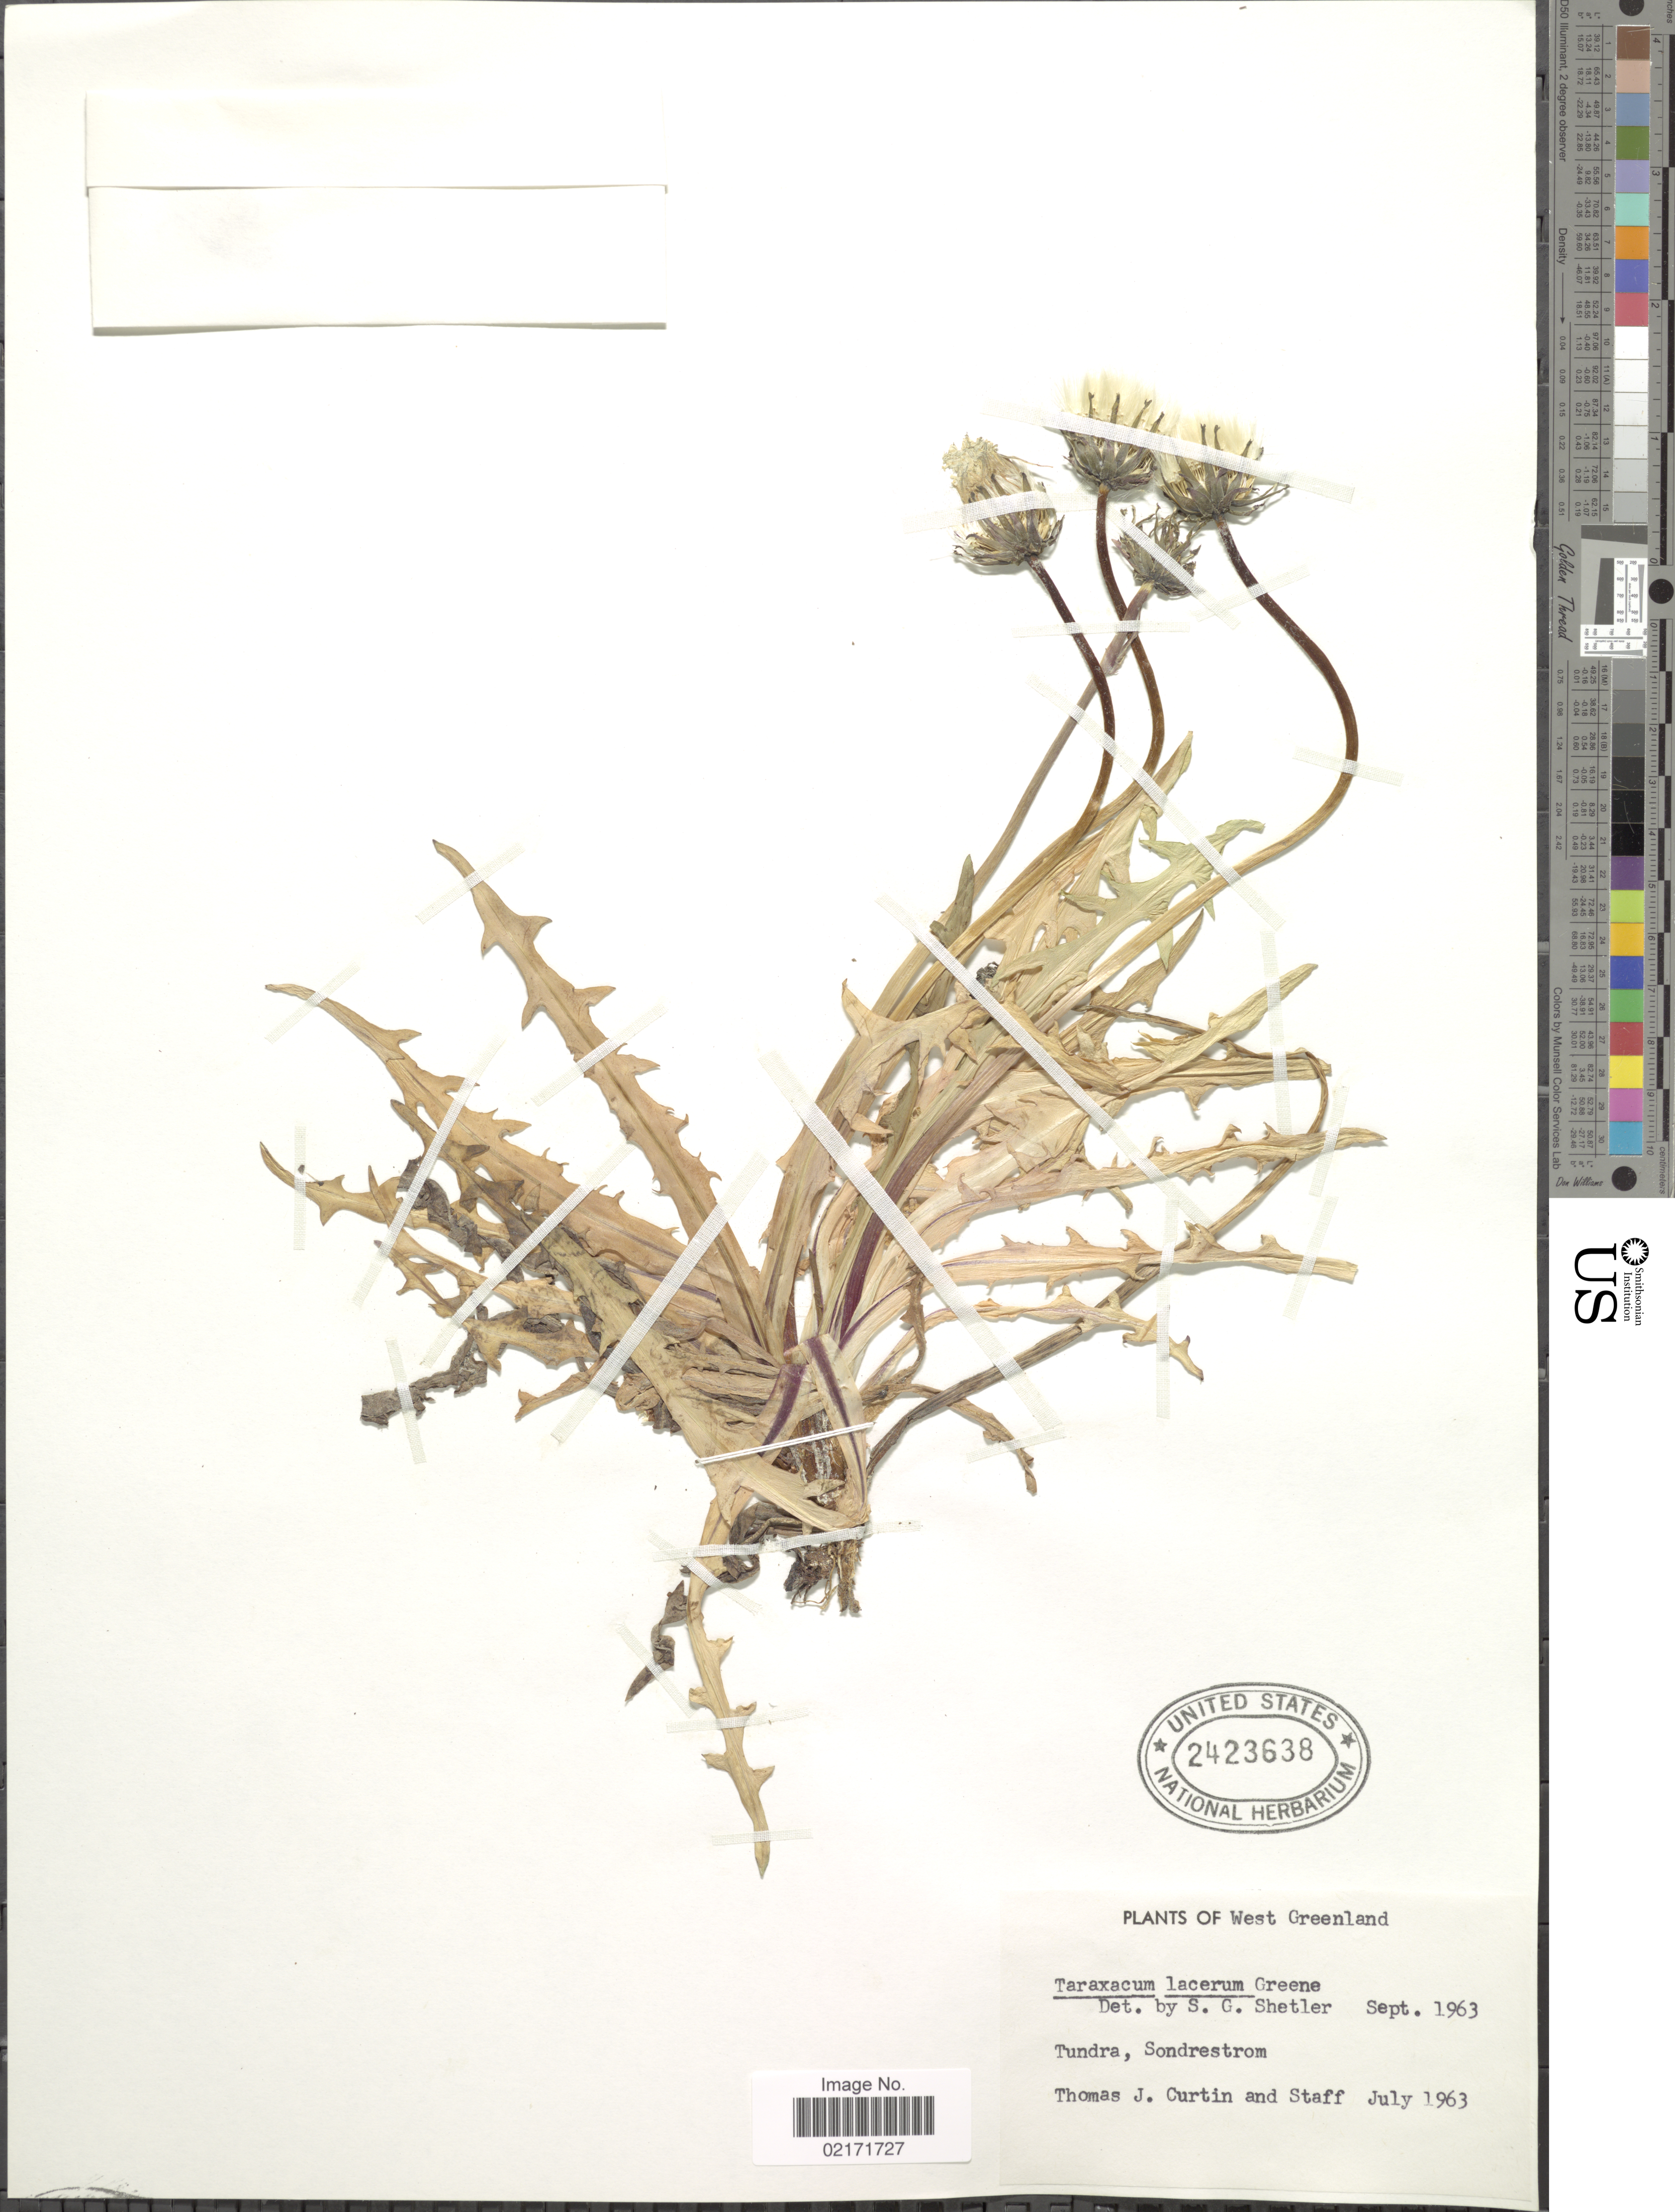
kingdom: Plantae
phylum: Tracheophyta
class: Magnoliopsida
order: Asterales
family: Asteraceae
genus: Taraxacum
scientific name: Taraxacum ceratophorum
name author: (Ledeb.) DC.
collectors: T. Curtin & Staff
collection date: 1963-07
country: Greenland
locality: West Greenland. Tundra, Sodrestrom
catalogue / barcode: US 2423638